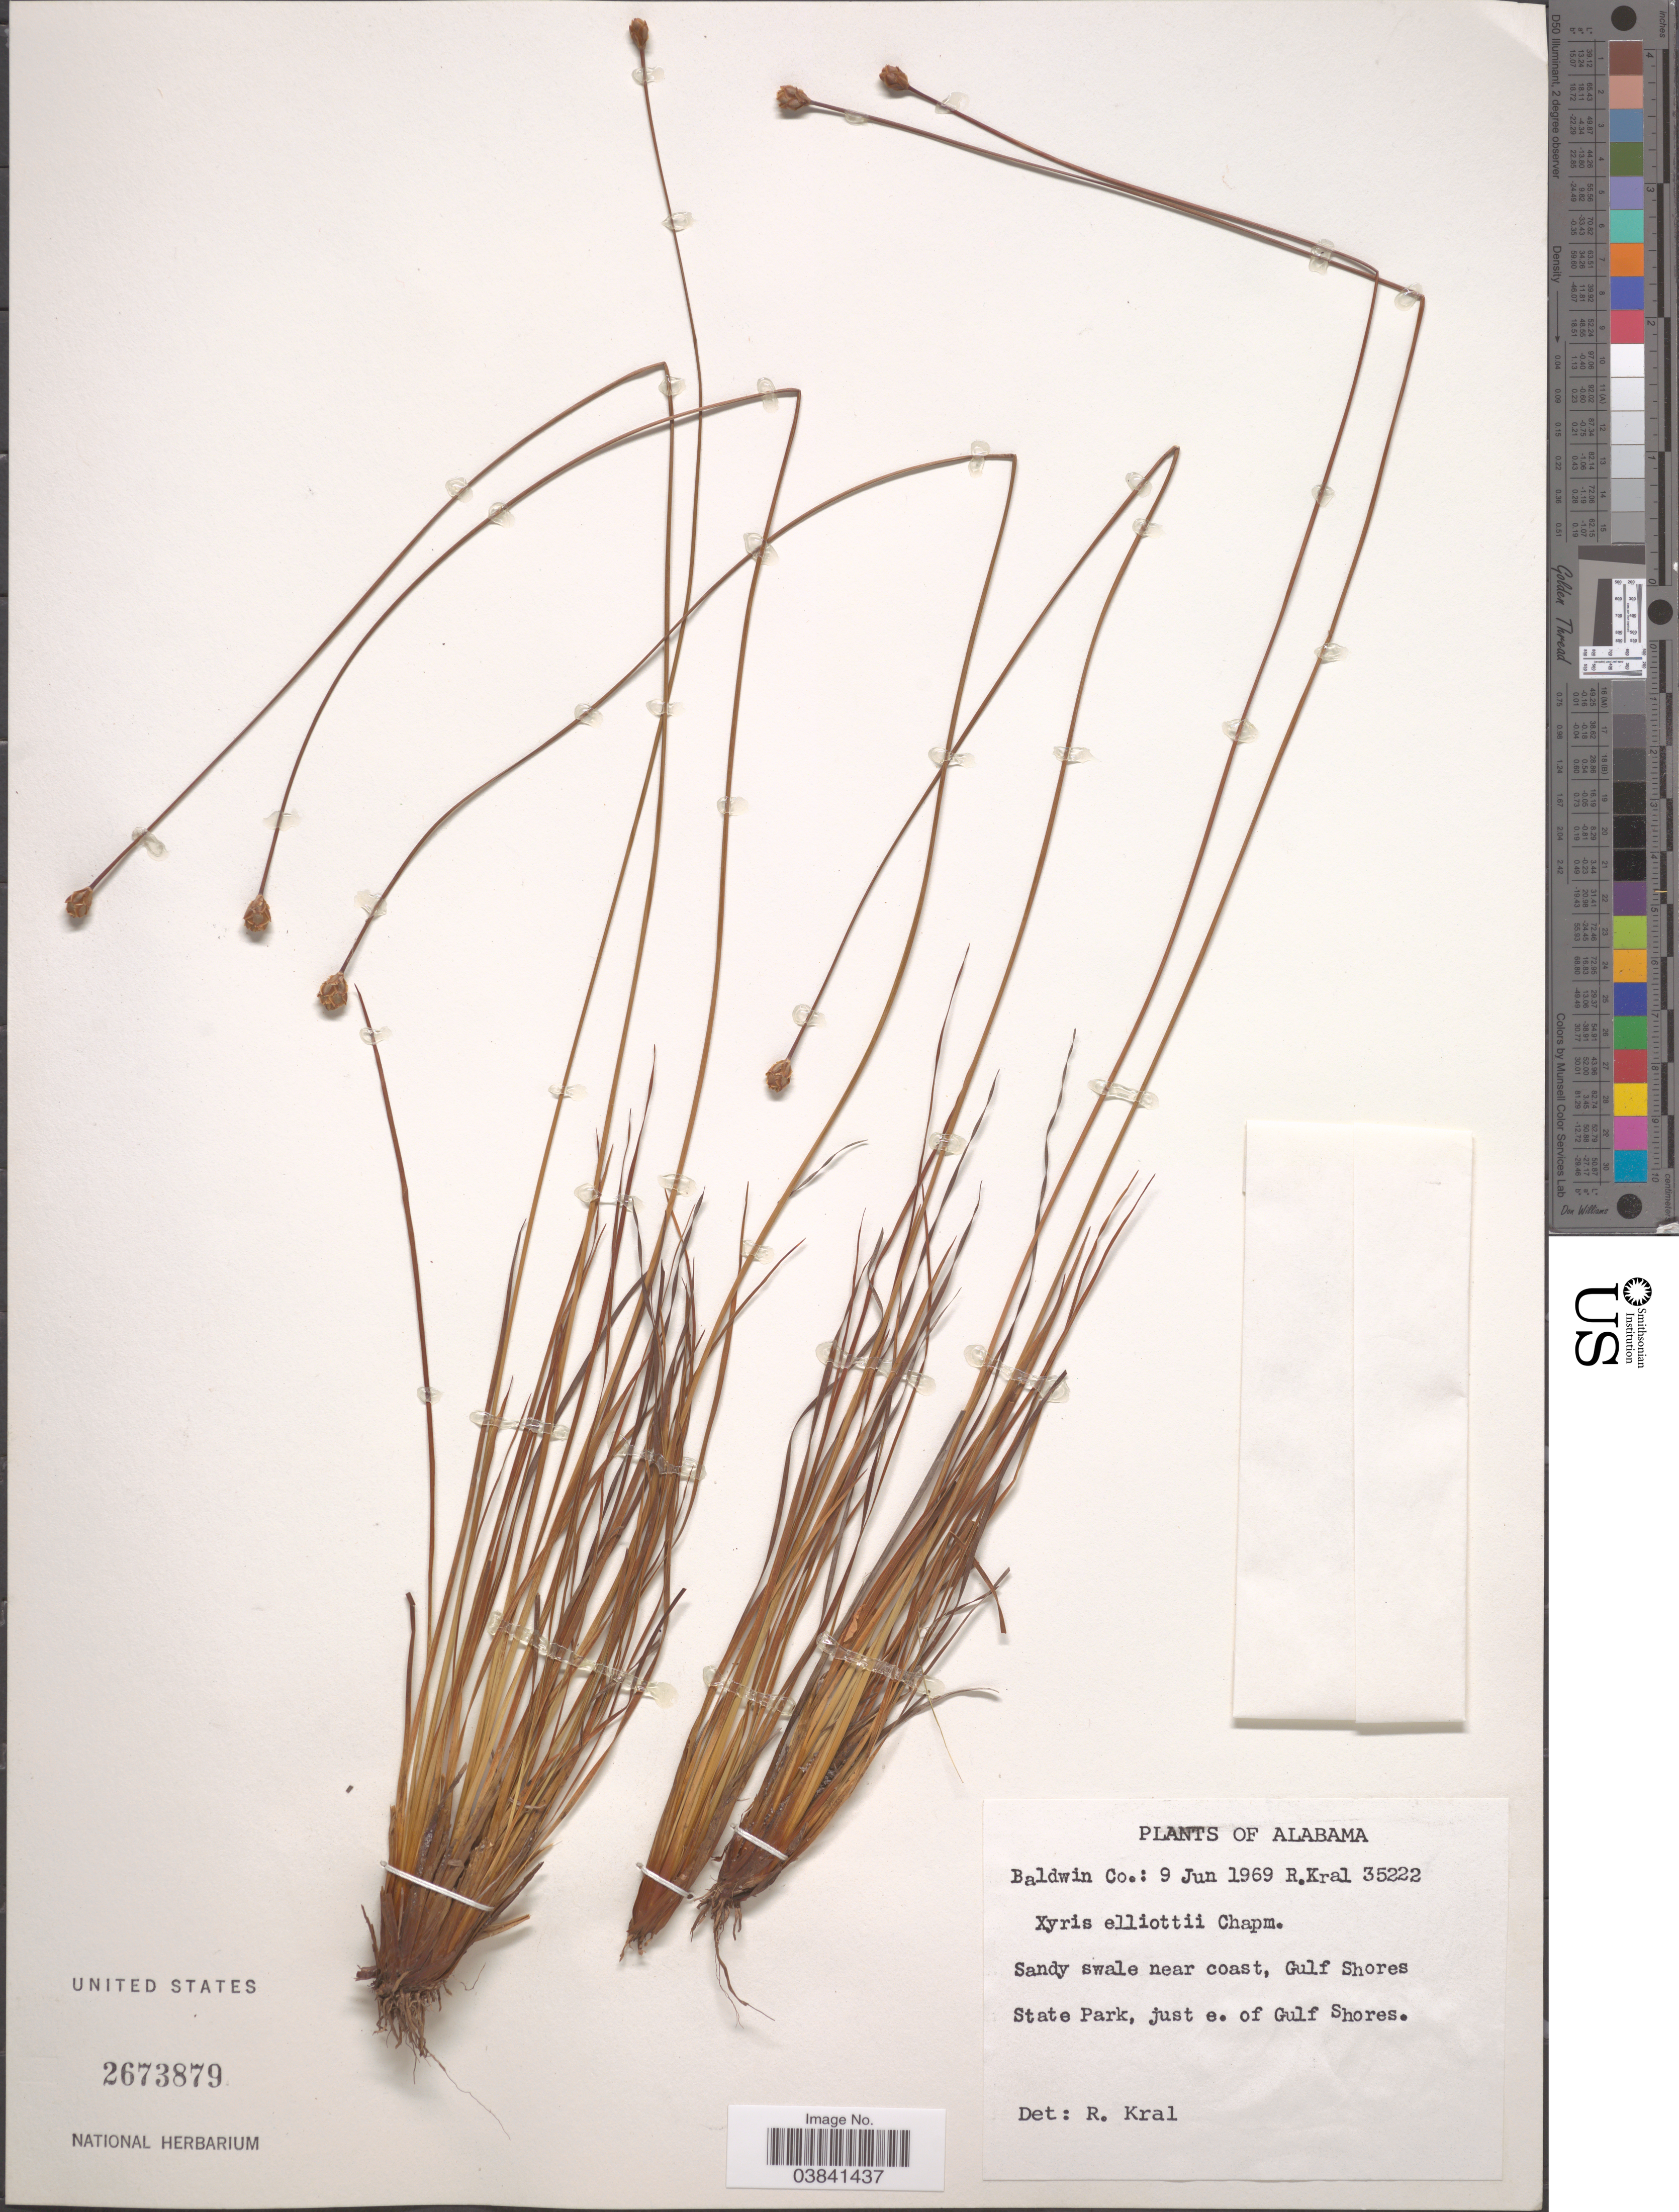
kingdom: Plantae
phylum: Tracheophyta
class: Liliopsida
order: Poales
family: Xyridaceae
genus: Xyris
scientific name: Xyris elliottii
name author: Chapm.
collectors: R. Kral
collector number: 35222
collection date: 1969-06-09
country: United States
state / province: Alabama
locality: Near coast, Gulf Shores. State Park, just e. of Gulf Shores.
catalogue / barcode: US 2673879